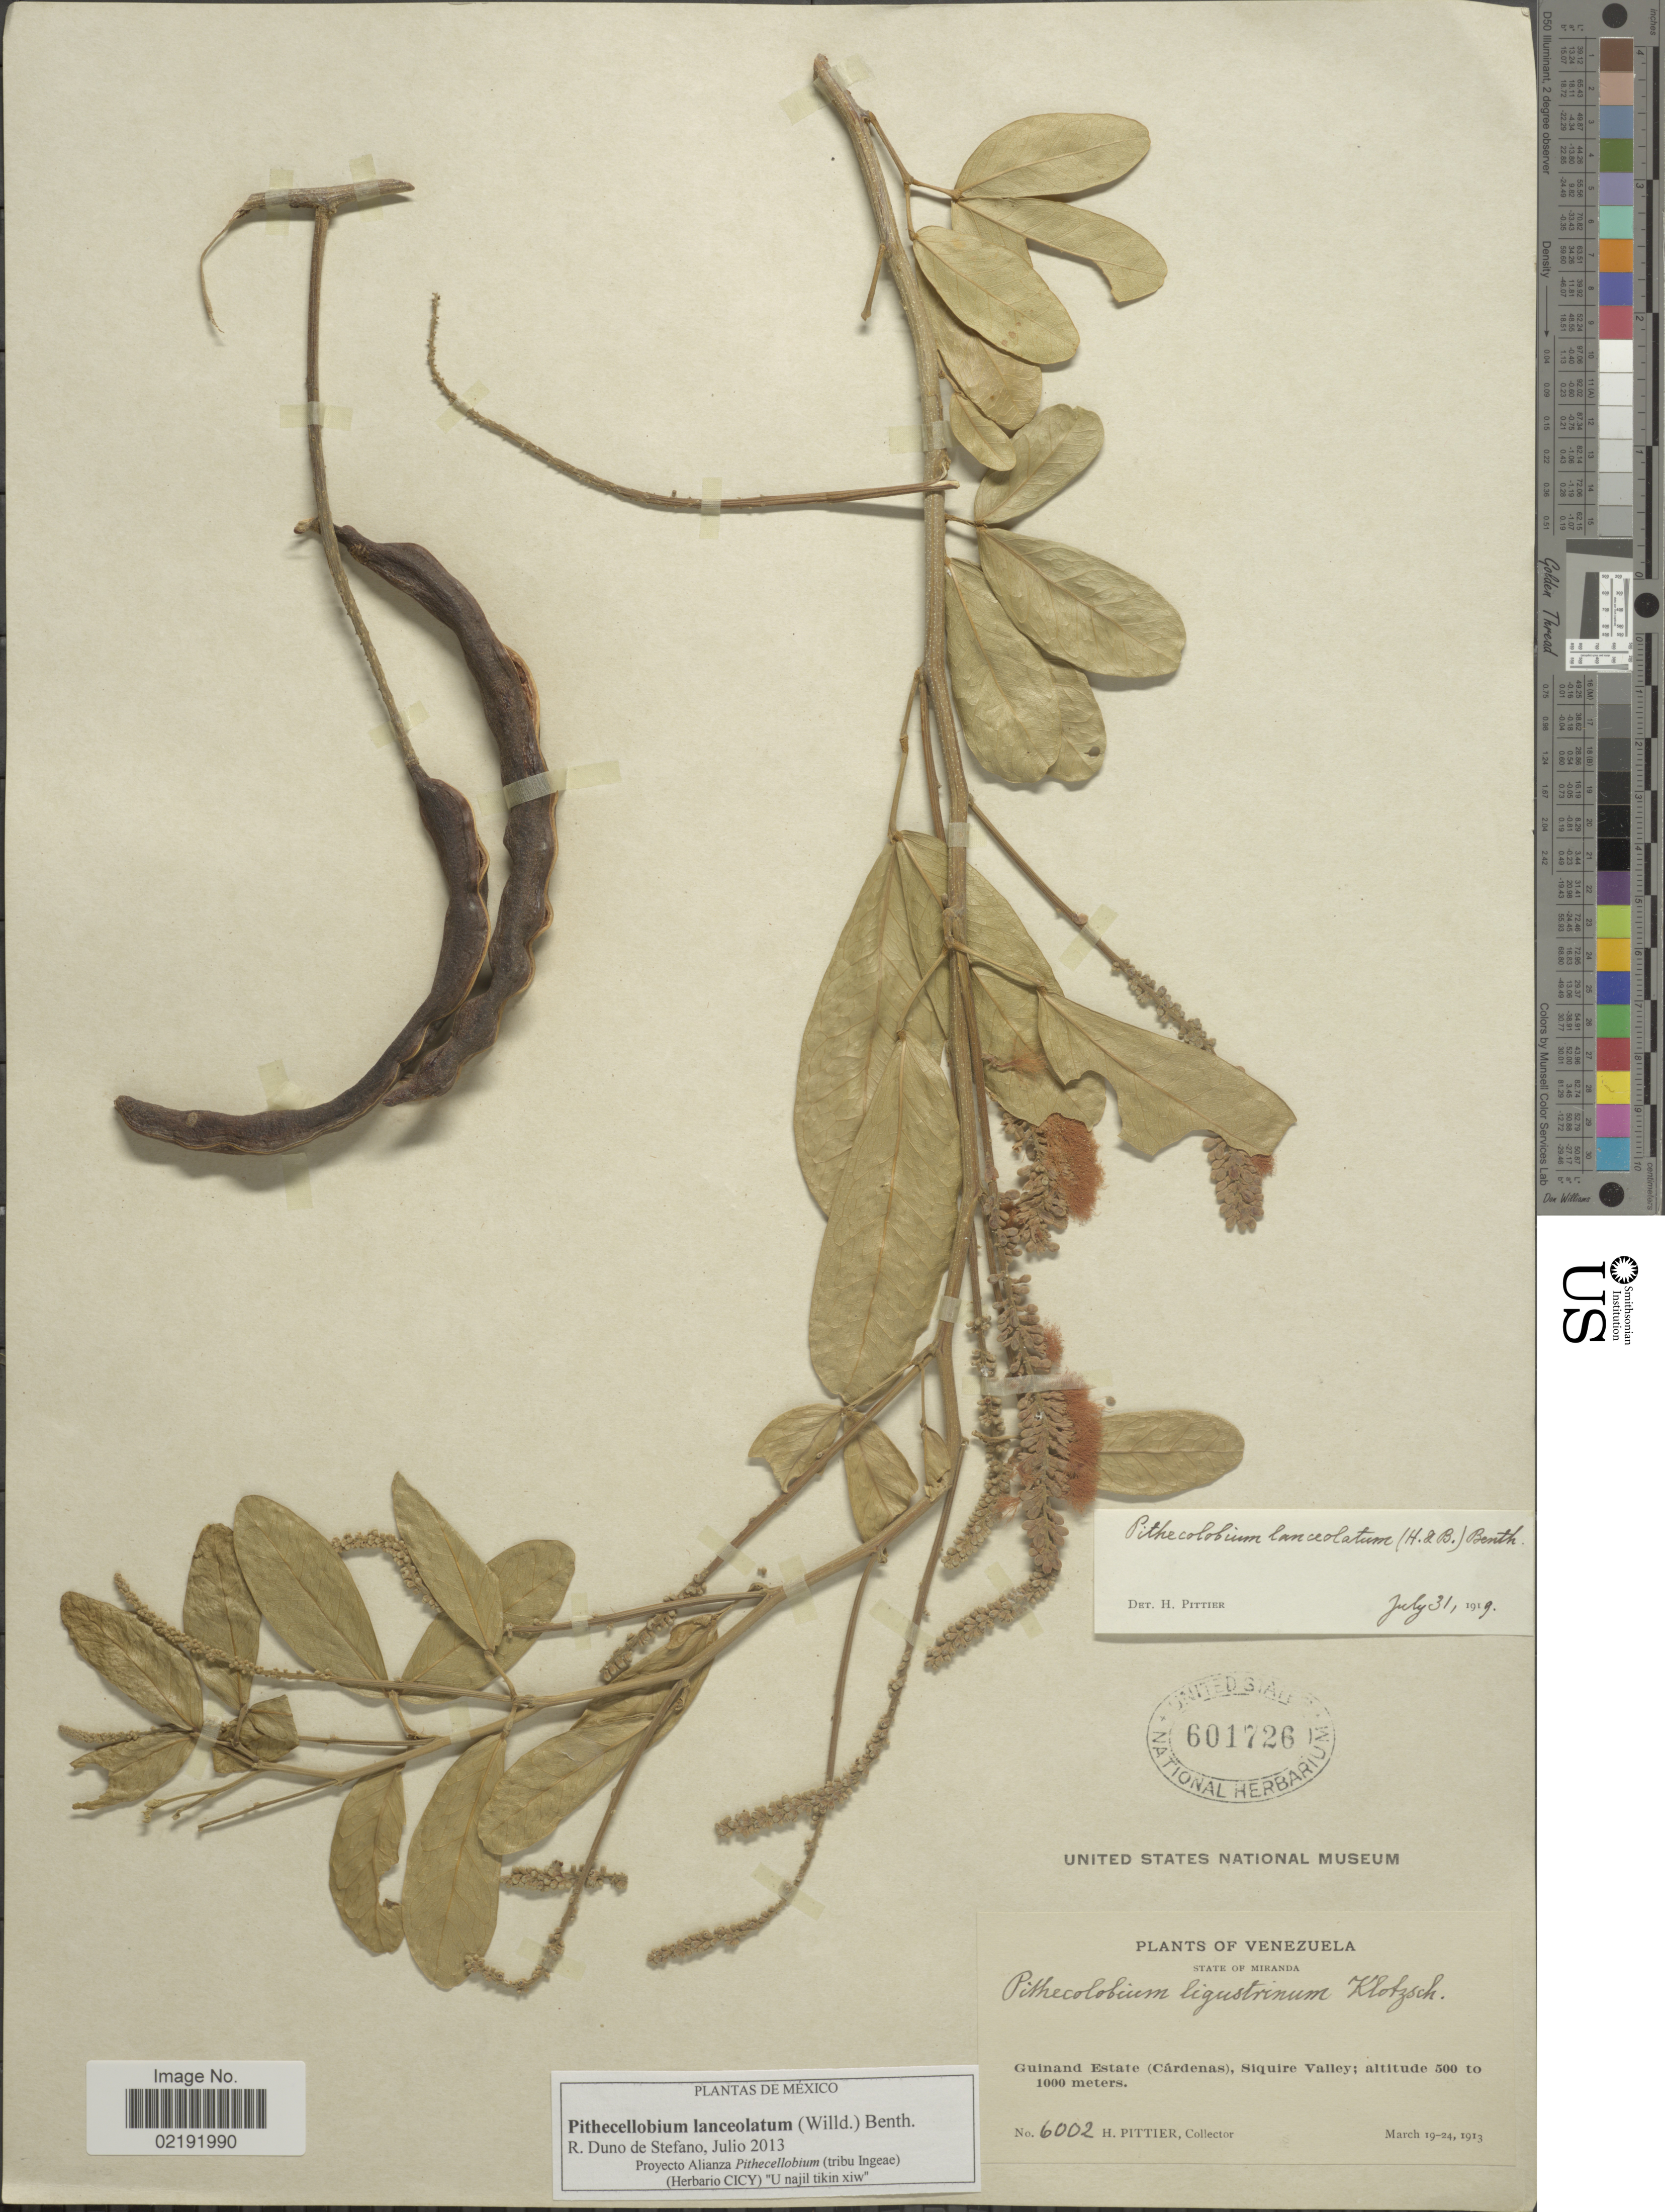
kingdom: Plantae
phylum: Tracheophyta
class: Magnoliopsida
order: Fabales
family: Fabaceae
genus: Pithecellobium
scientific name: Pithecellobium lanceolatum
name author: (Humb. & Bonpl. ex Willd.) Benth.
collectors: H. F. Pittier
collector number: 6002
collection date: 1913-03-19/1913-03-24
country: Venezuela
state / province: Miranda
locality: Guinand Estate (Cárdenas), Siquire Valley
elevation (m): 500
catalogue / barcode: US 601726